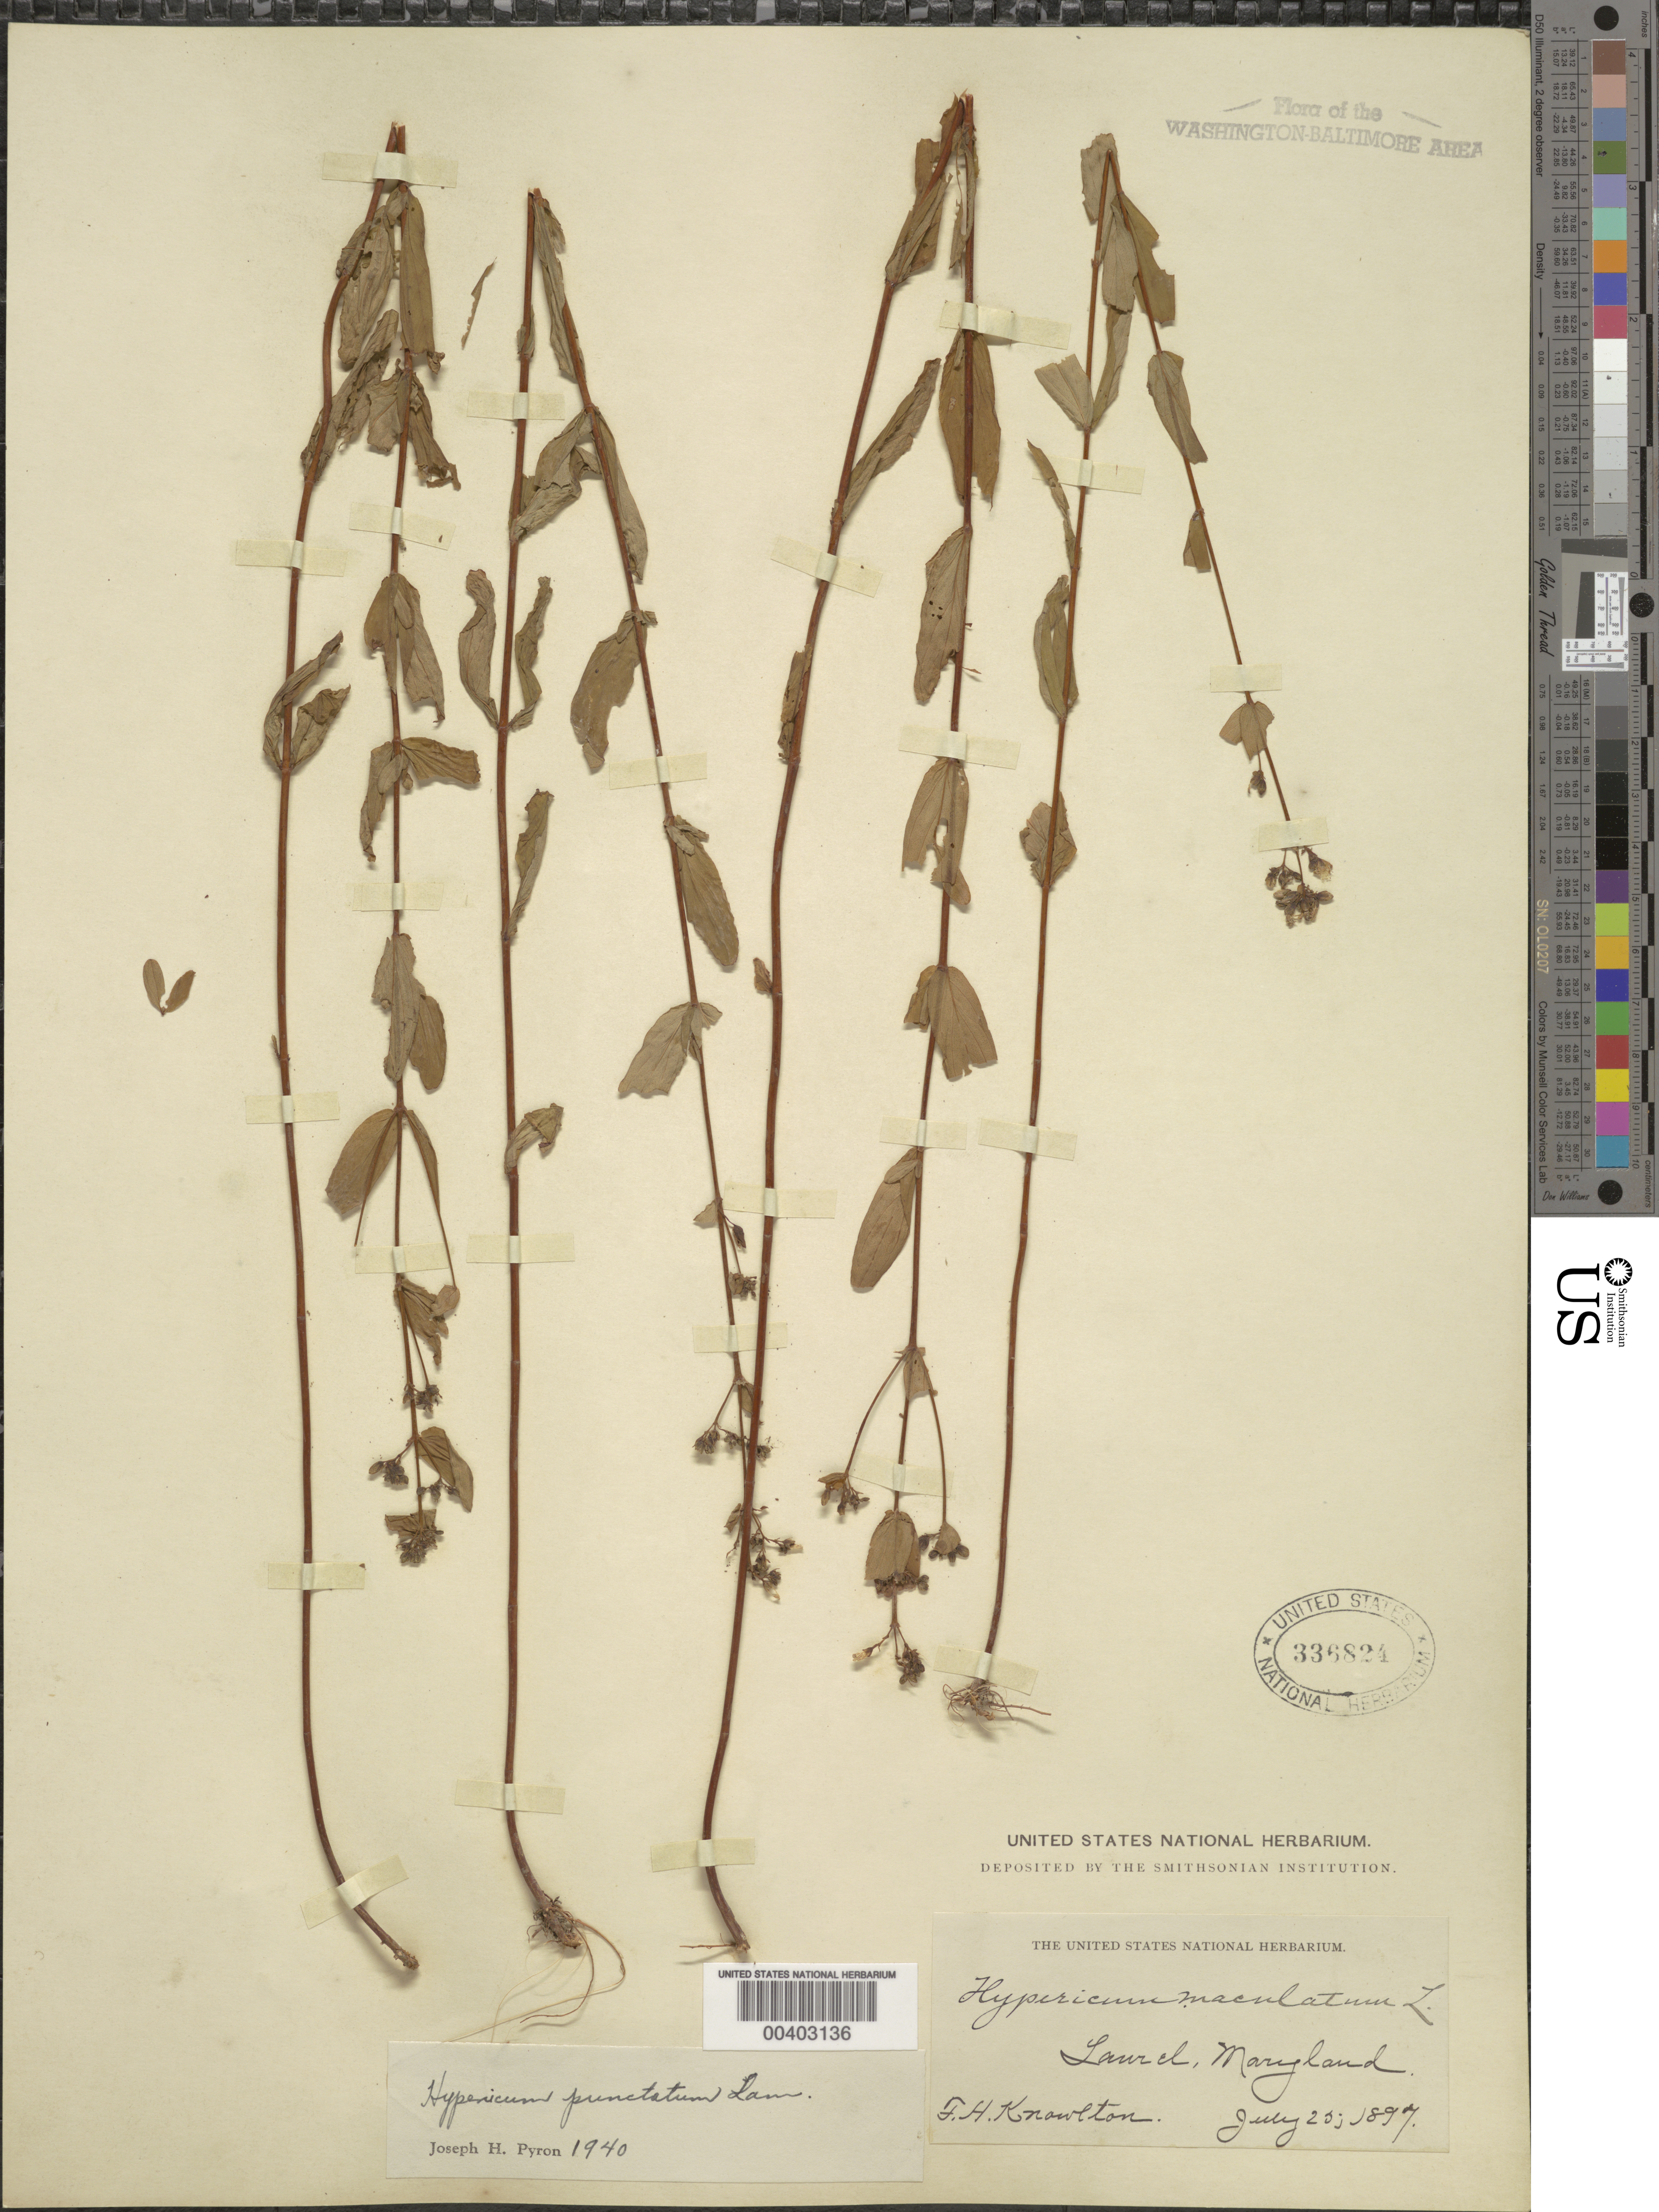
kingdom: Plantae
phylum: Tracheophyta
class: Magnoliopsida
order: Malpighiales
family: Hypericaceae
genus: Hypericum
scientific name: Hypericum punctatum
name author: Lam.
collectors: F. H. Knowlton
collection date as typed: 25 Jul 1897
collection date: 1897-07-25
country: United States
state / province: Maryland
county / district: Prince George's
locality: Laurel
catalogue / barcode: US 336824